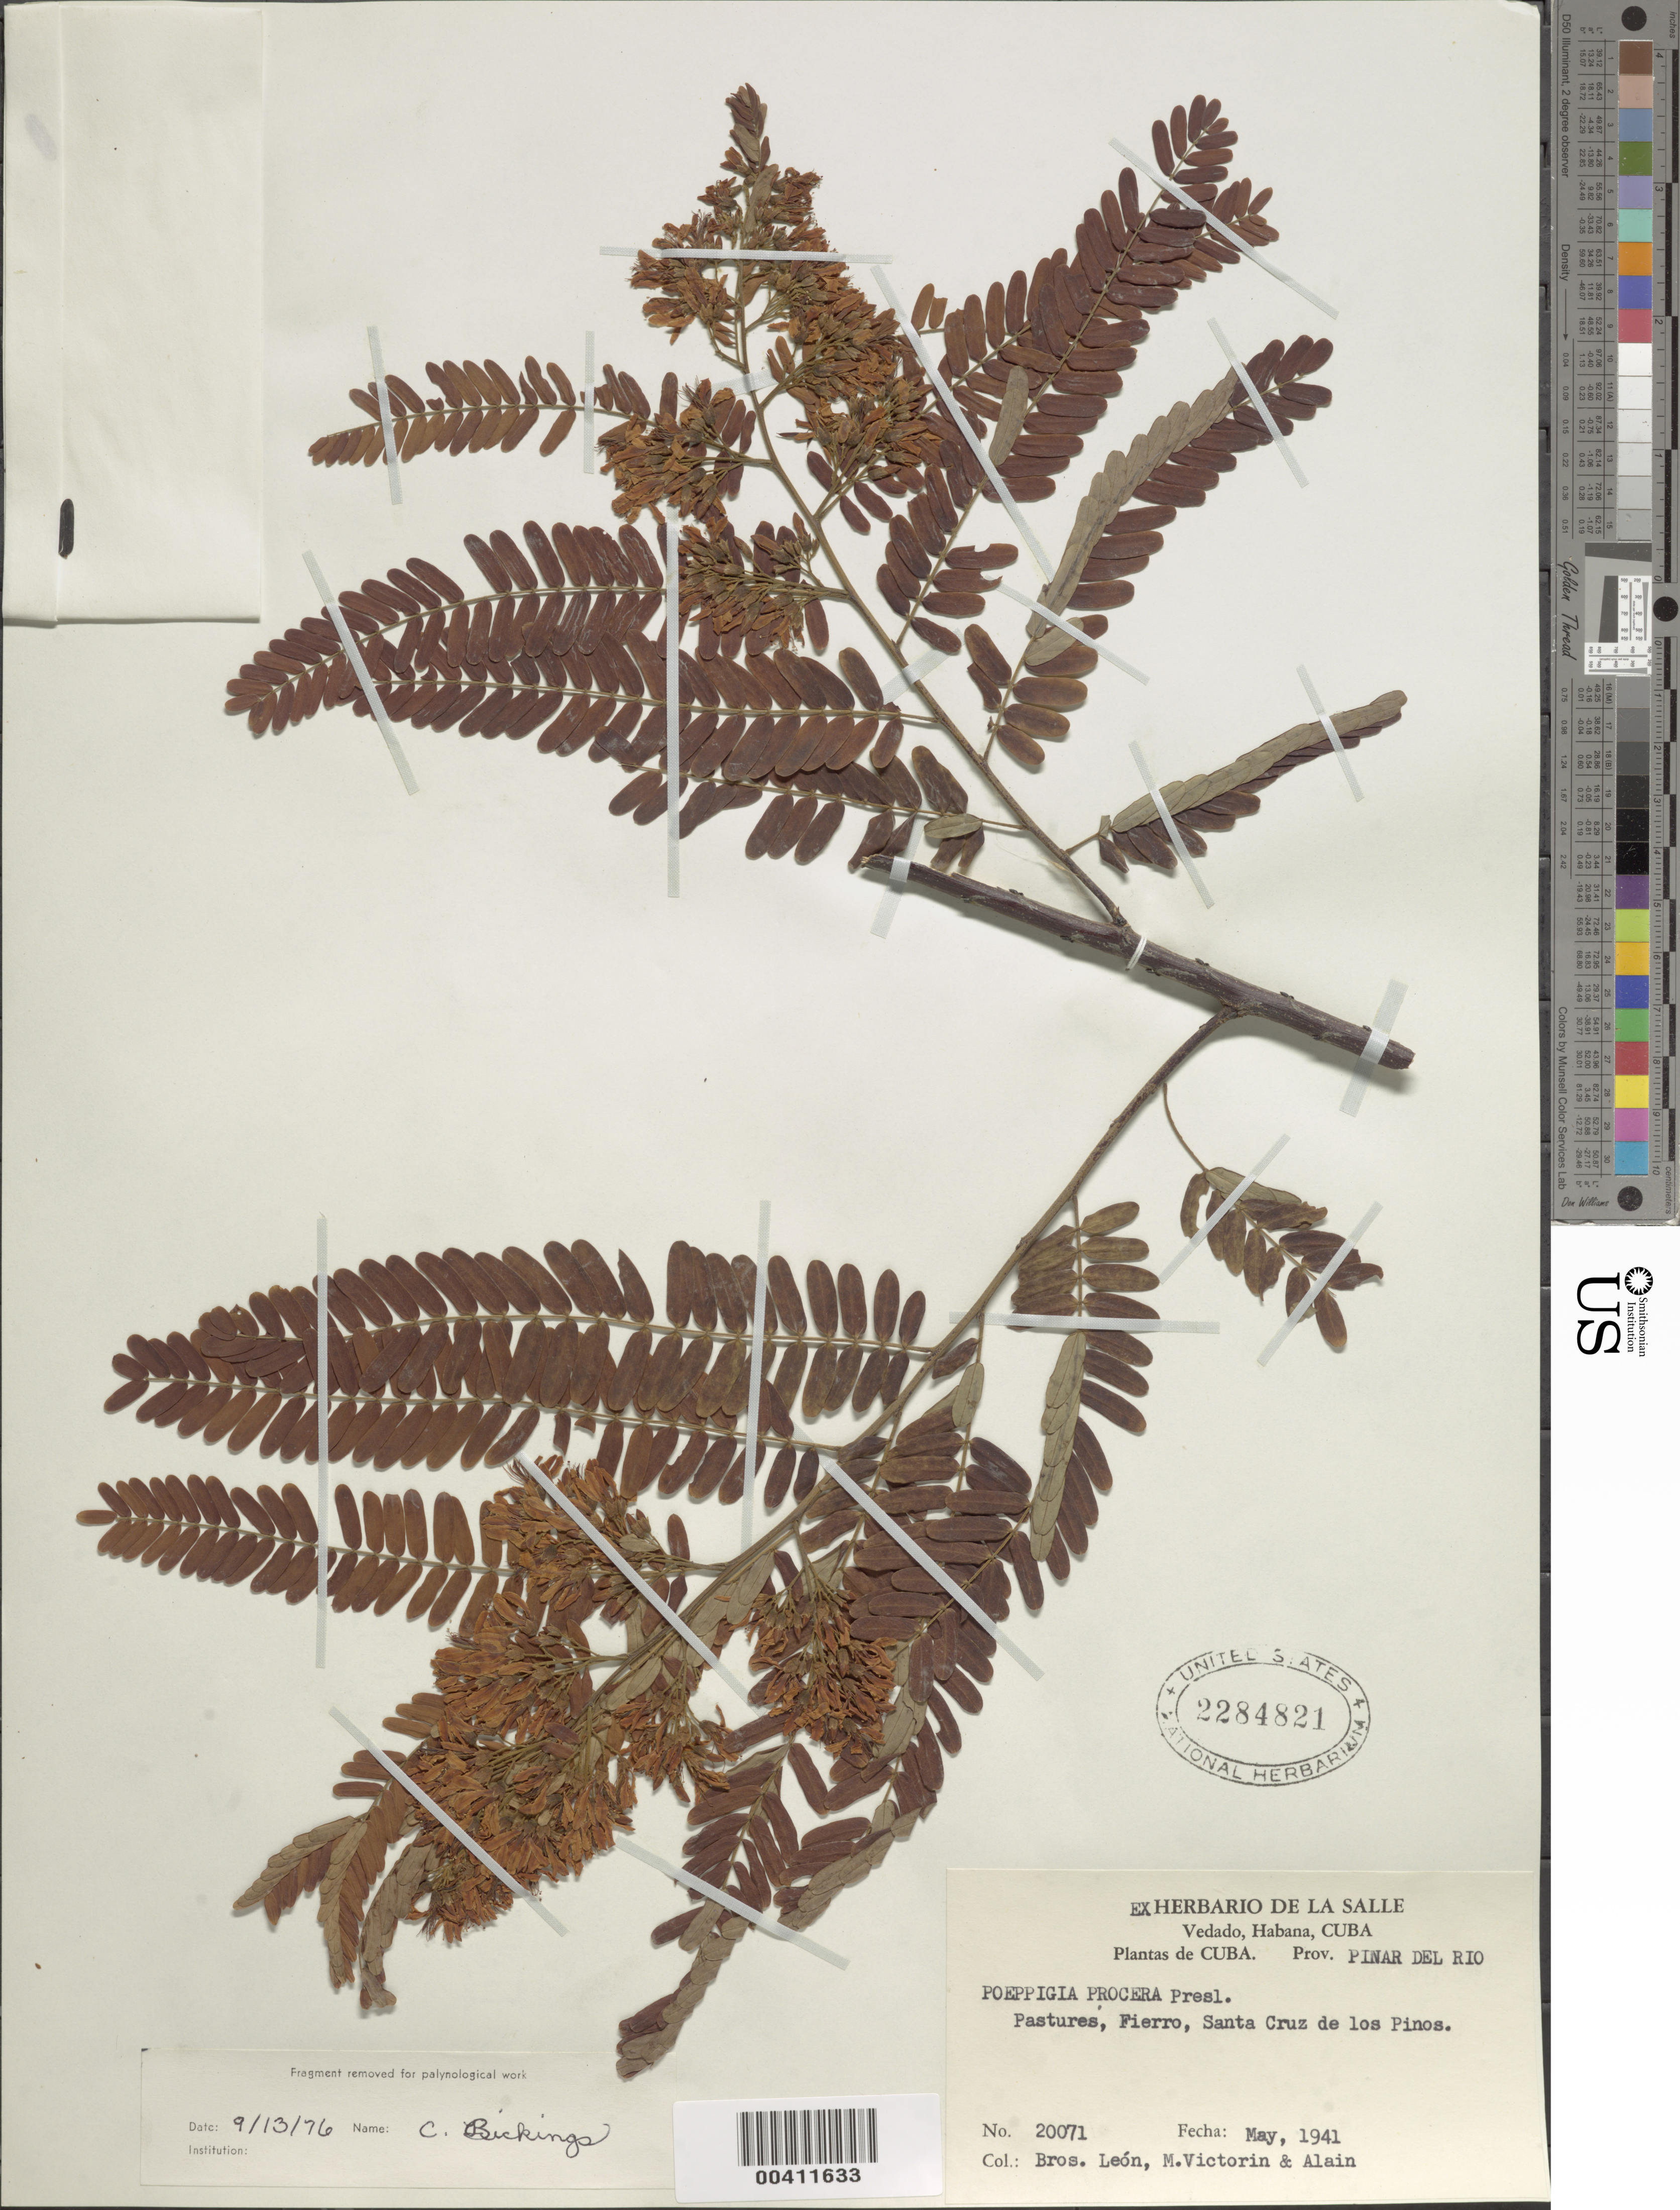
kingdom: Plantae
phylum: Tracheophyta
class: Magnoliopsida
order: Fabales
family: Fabaceae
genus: Poeppigia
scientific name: Poeppigia procera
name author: C. Presl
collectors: Bro. León, Fr. Marie-Victorin & A. H. Liogier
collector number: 20071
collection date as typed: May 1941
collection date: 1941-05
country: Cuba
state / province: Pinar del Río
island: Greater Antilles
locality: Fierro, santa cruz de los pinos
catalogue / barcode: US 2284821